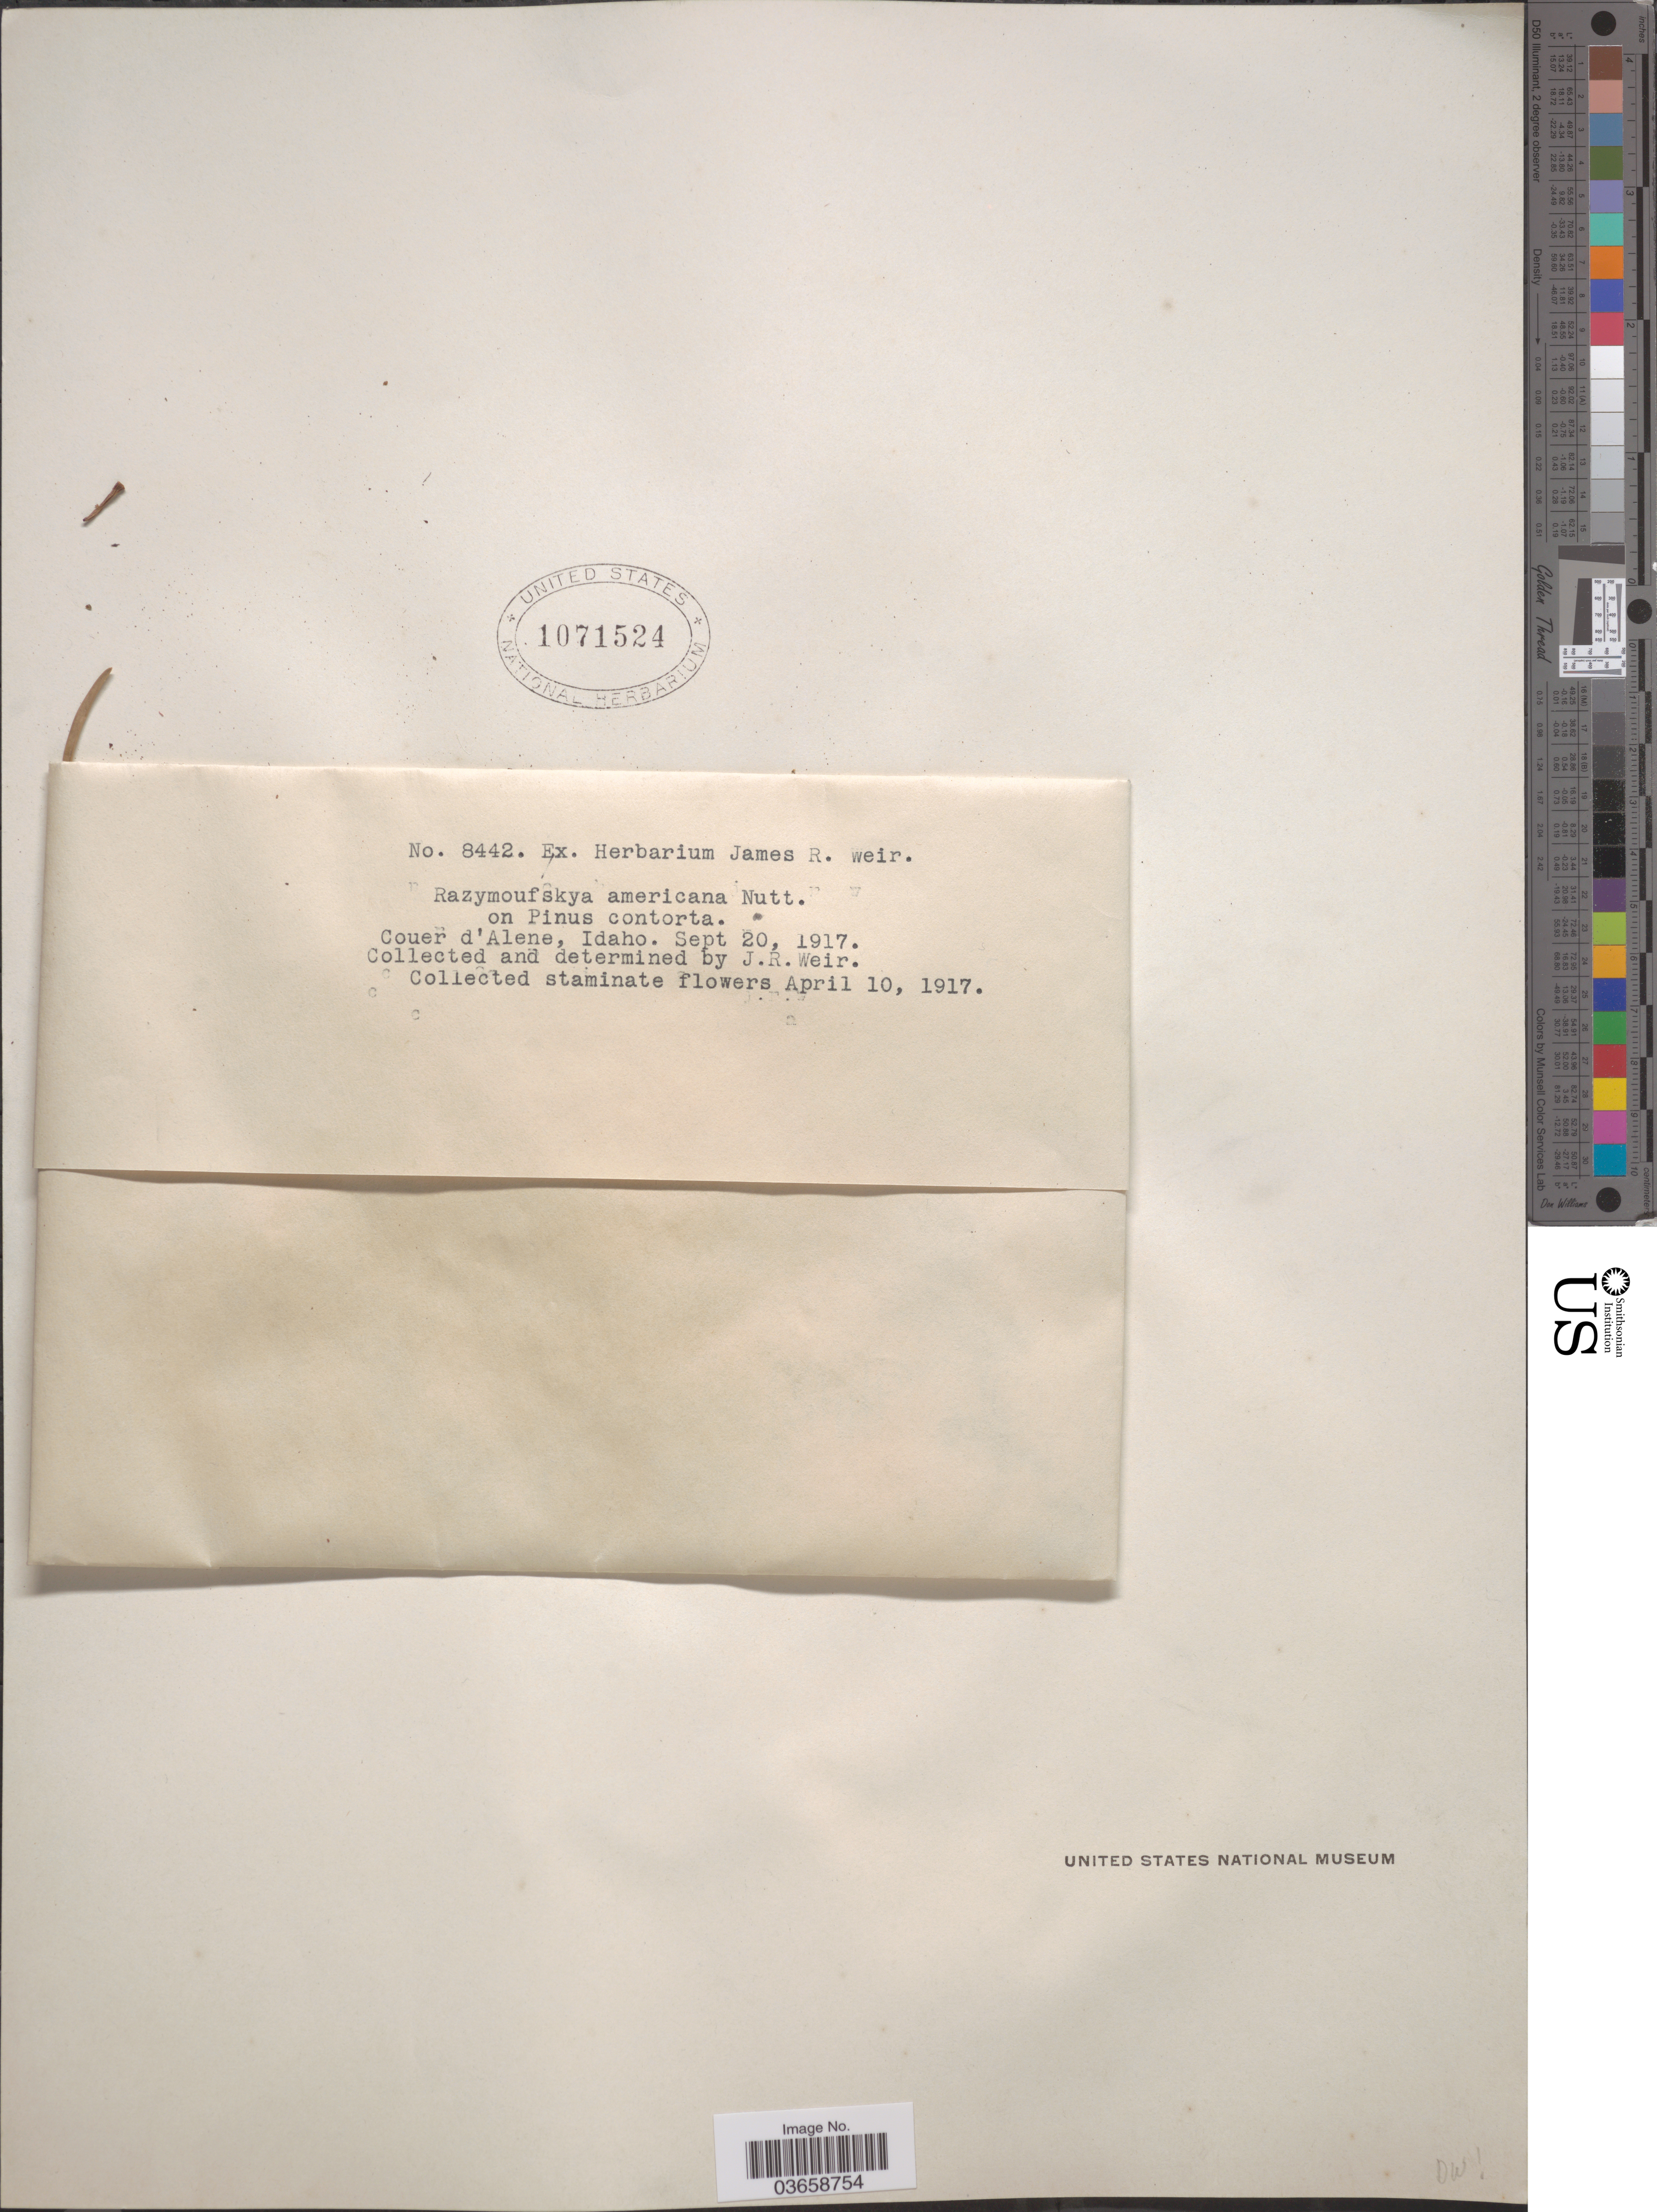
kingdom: Plantae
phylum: Tracheophyta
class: Magnoliopsida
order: Santalales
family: Viscaceae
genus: Arceuthobium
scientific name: Arceuthobium americanum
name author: Nutt. ex A. Gray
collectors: J. Weir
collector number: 8442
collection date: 1917-04-10/1917-09-20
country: United States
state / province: Idaho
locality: Couer d'Alene.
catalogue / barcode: US 1071524